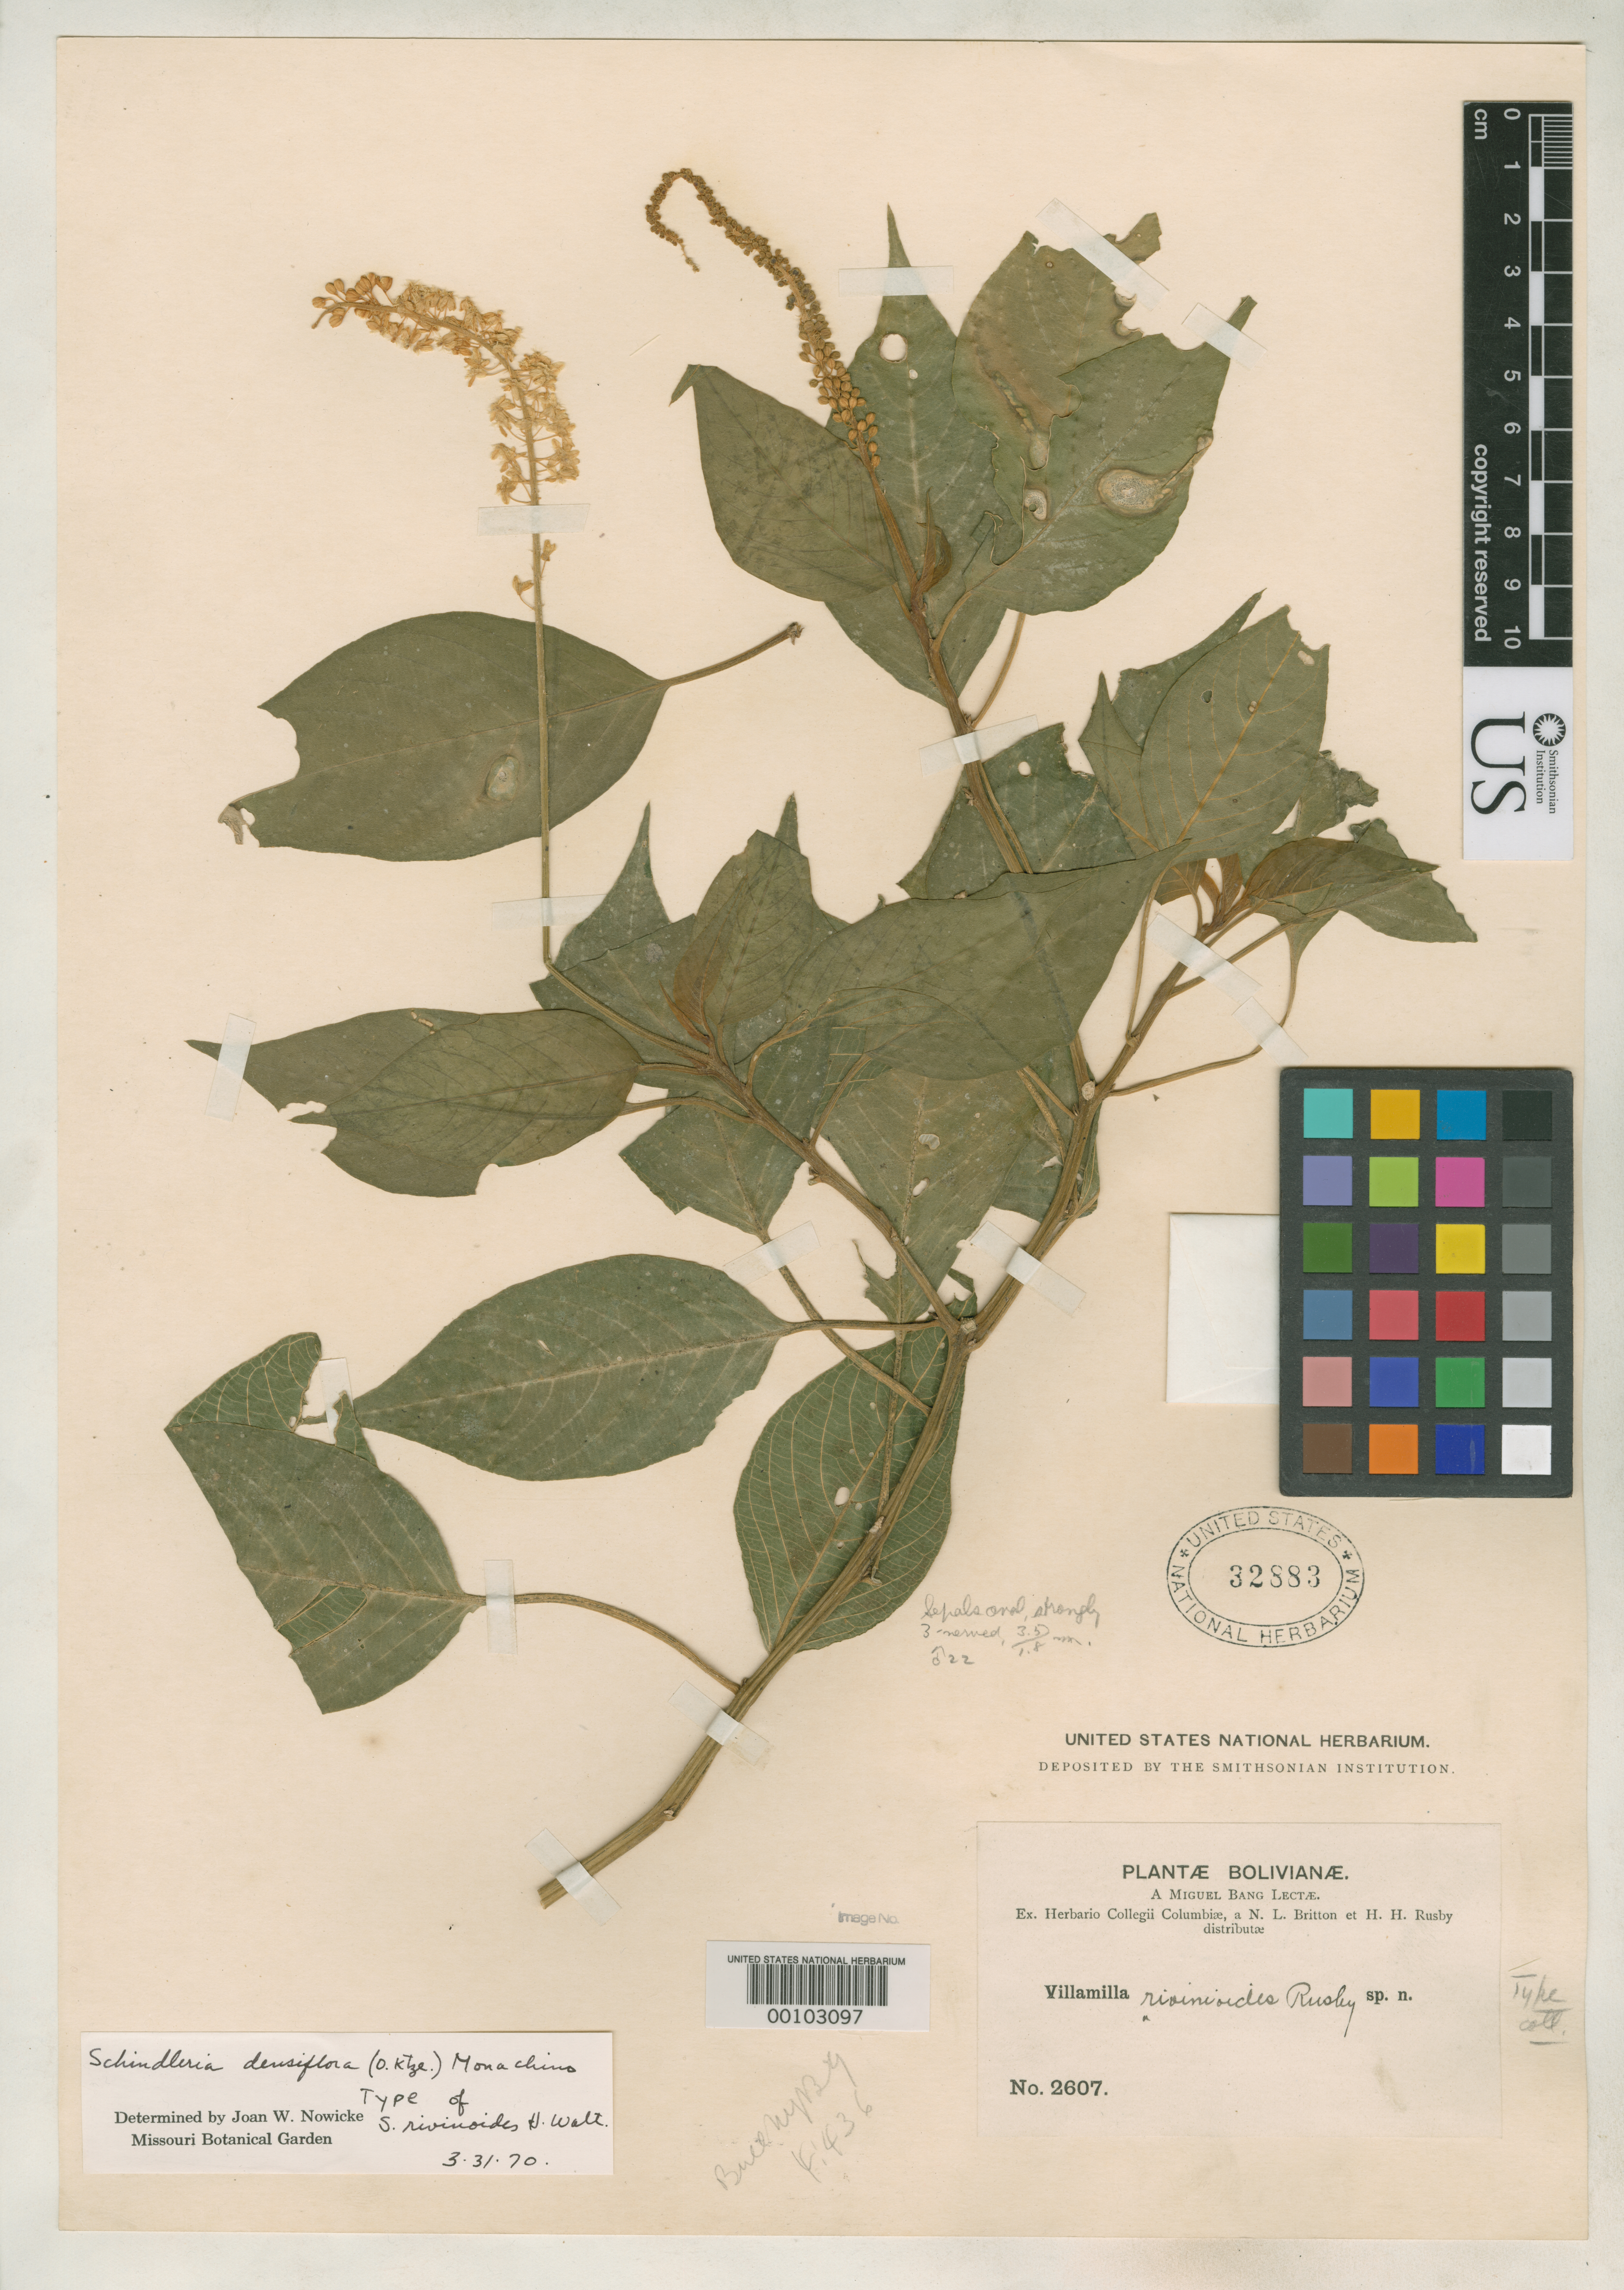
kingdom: Plantae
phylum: Tracheophyta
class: Magnoliopsida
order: Caryophyllales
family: Phytolaccaceae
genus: Villamilla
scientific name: Villamilla rivinioides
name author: Rusby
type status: Isotype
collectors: M. Bang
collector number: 2607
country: Bolivia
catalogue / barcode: US 32883